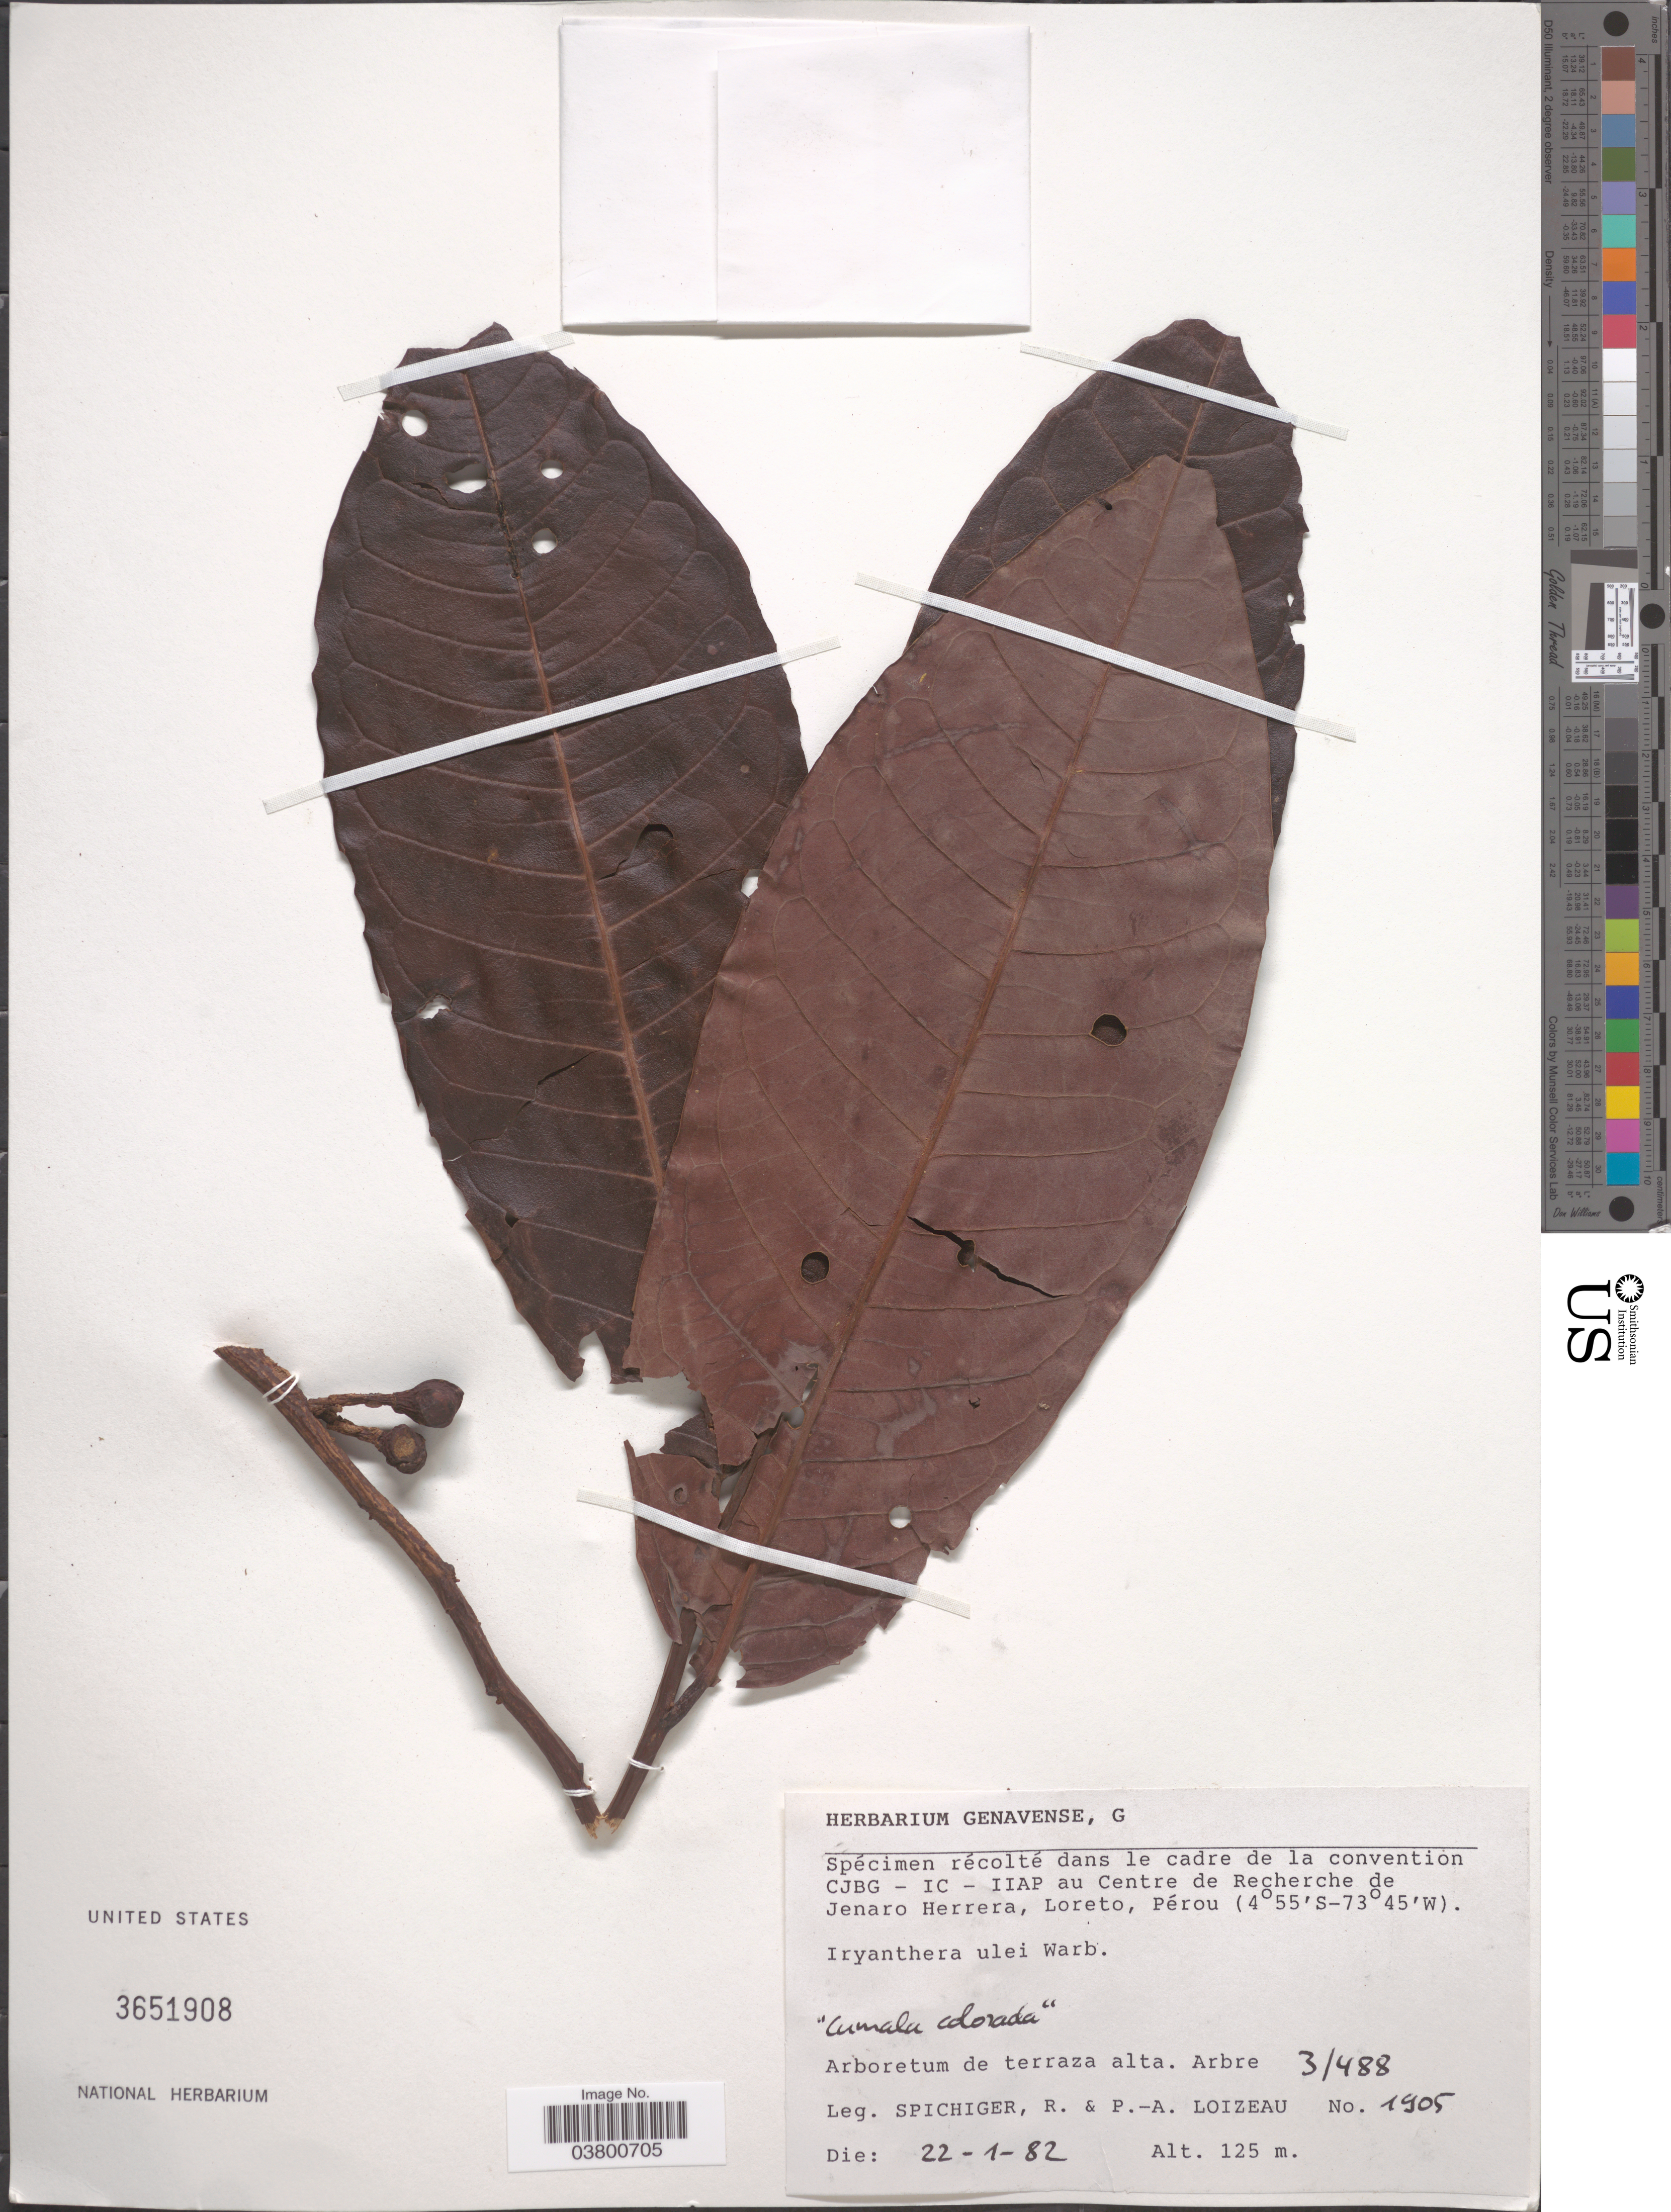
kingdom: Plantae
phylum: Tracheophyta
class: Magnoliopsida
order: Magnoliales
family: Myristicaceae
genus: Iryanthera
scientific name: Iryanthera ulei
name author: Warb.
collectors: R. Spichiger & P. Loizeau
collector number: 1905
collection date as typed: Transcribed d/m/y: 22/1/82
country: Peru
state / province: Loreto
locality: Centre de Recherche de Jenaro Herrera, Loreto, Pérou. Arboretum de terraza alta. Arbre 3/488.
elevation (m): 125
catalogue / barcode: US 3651908